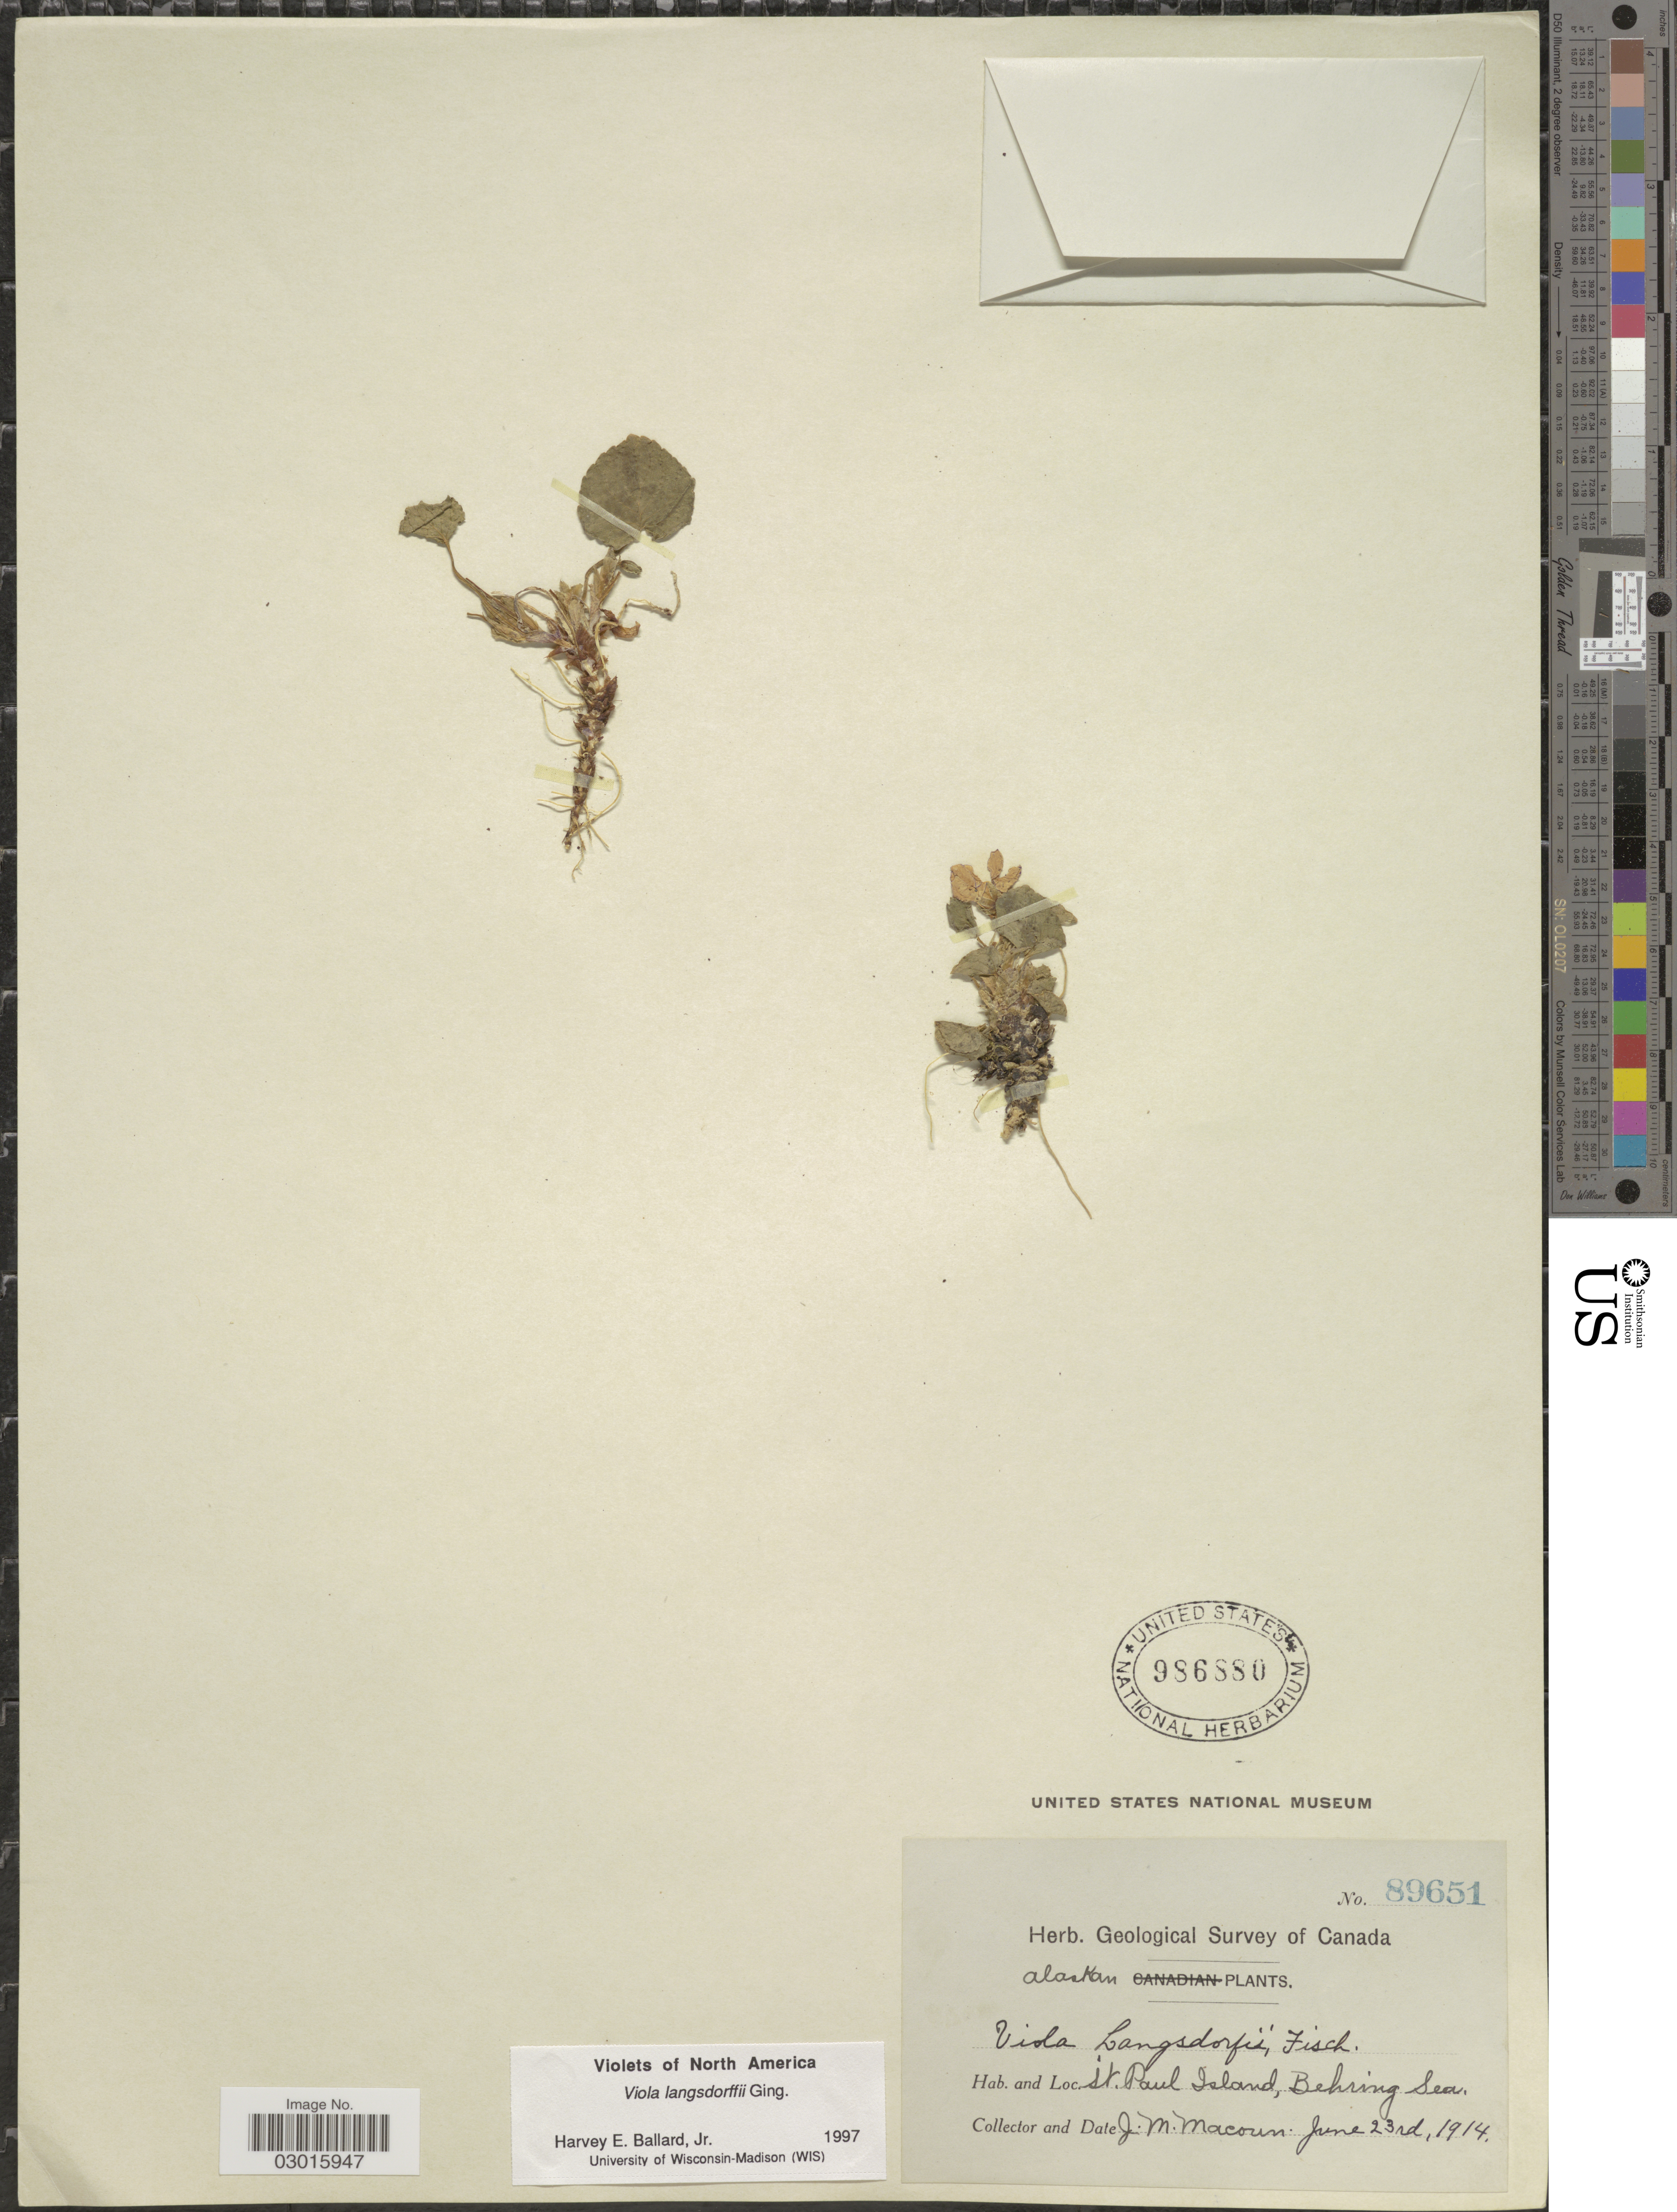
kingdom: Plantae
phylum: Tracheophyta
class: Magnoliopsida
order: Malpighiales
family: Violaceae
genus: Viola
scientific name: Viola langsdorffii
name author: Fisch. ex Ging.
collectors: J. M. Macoun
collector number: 89651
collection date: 1914-06-23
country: United States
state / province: Alaska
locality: St. Paul Island, Behring Sea.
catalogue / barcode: US 986880